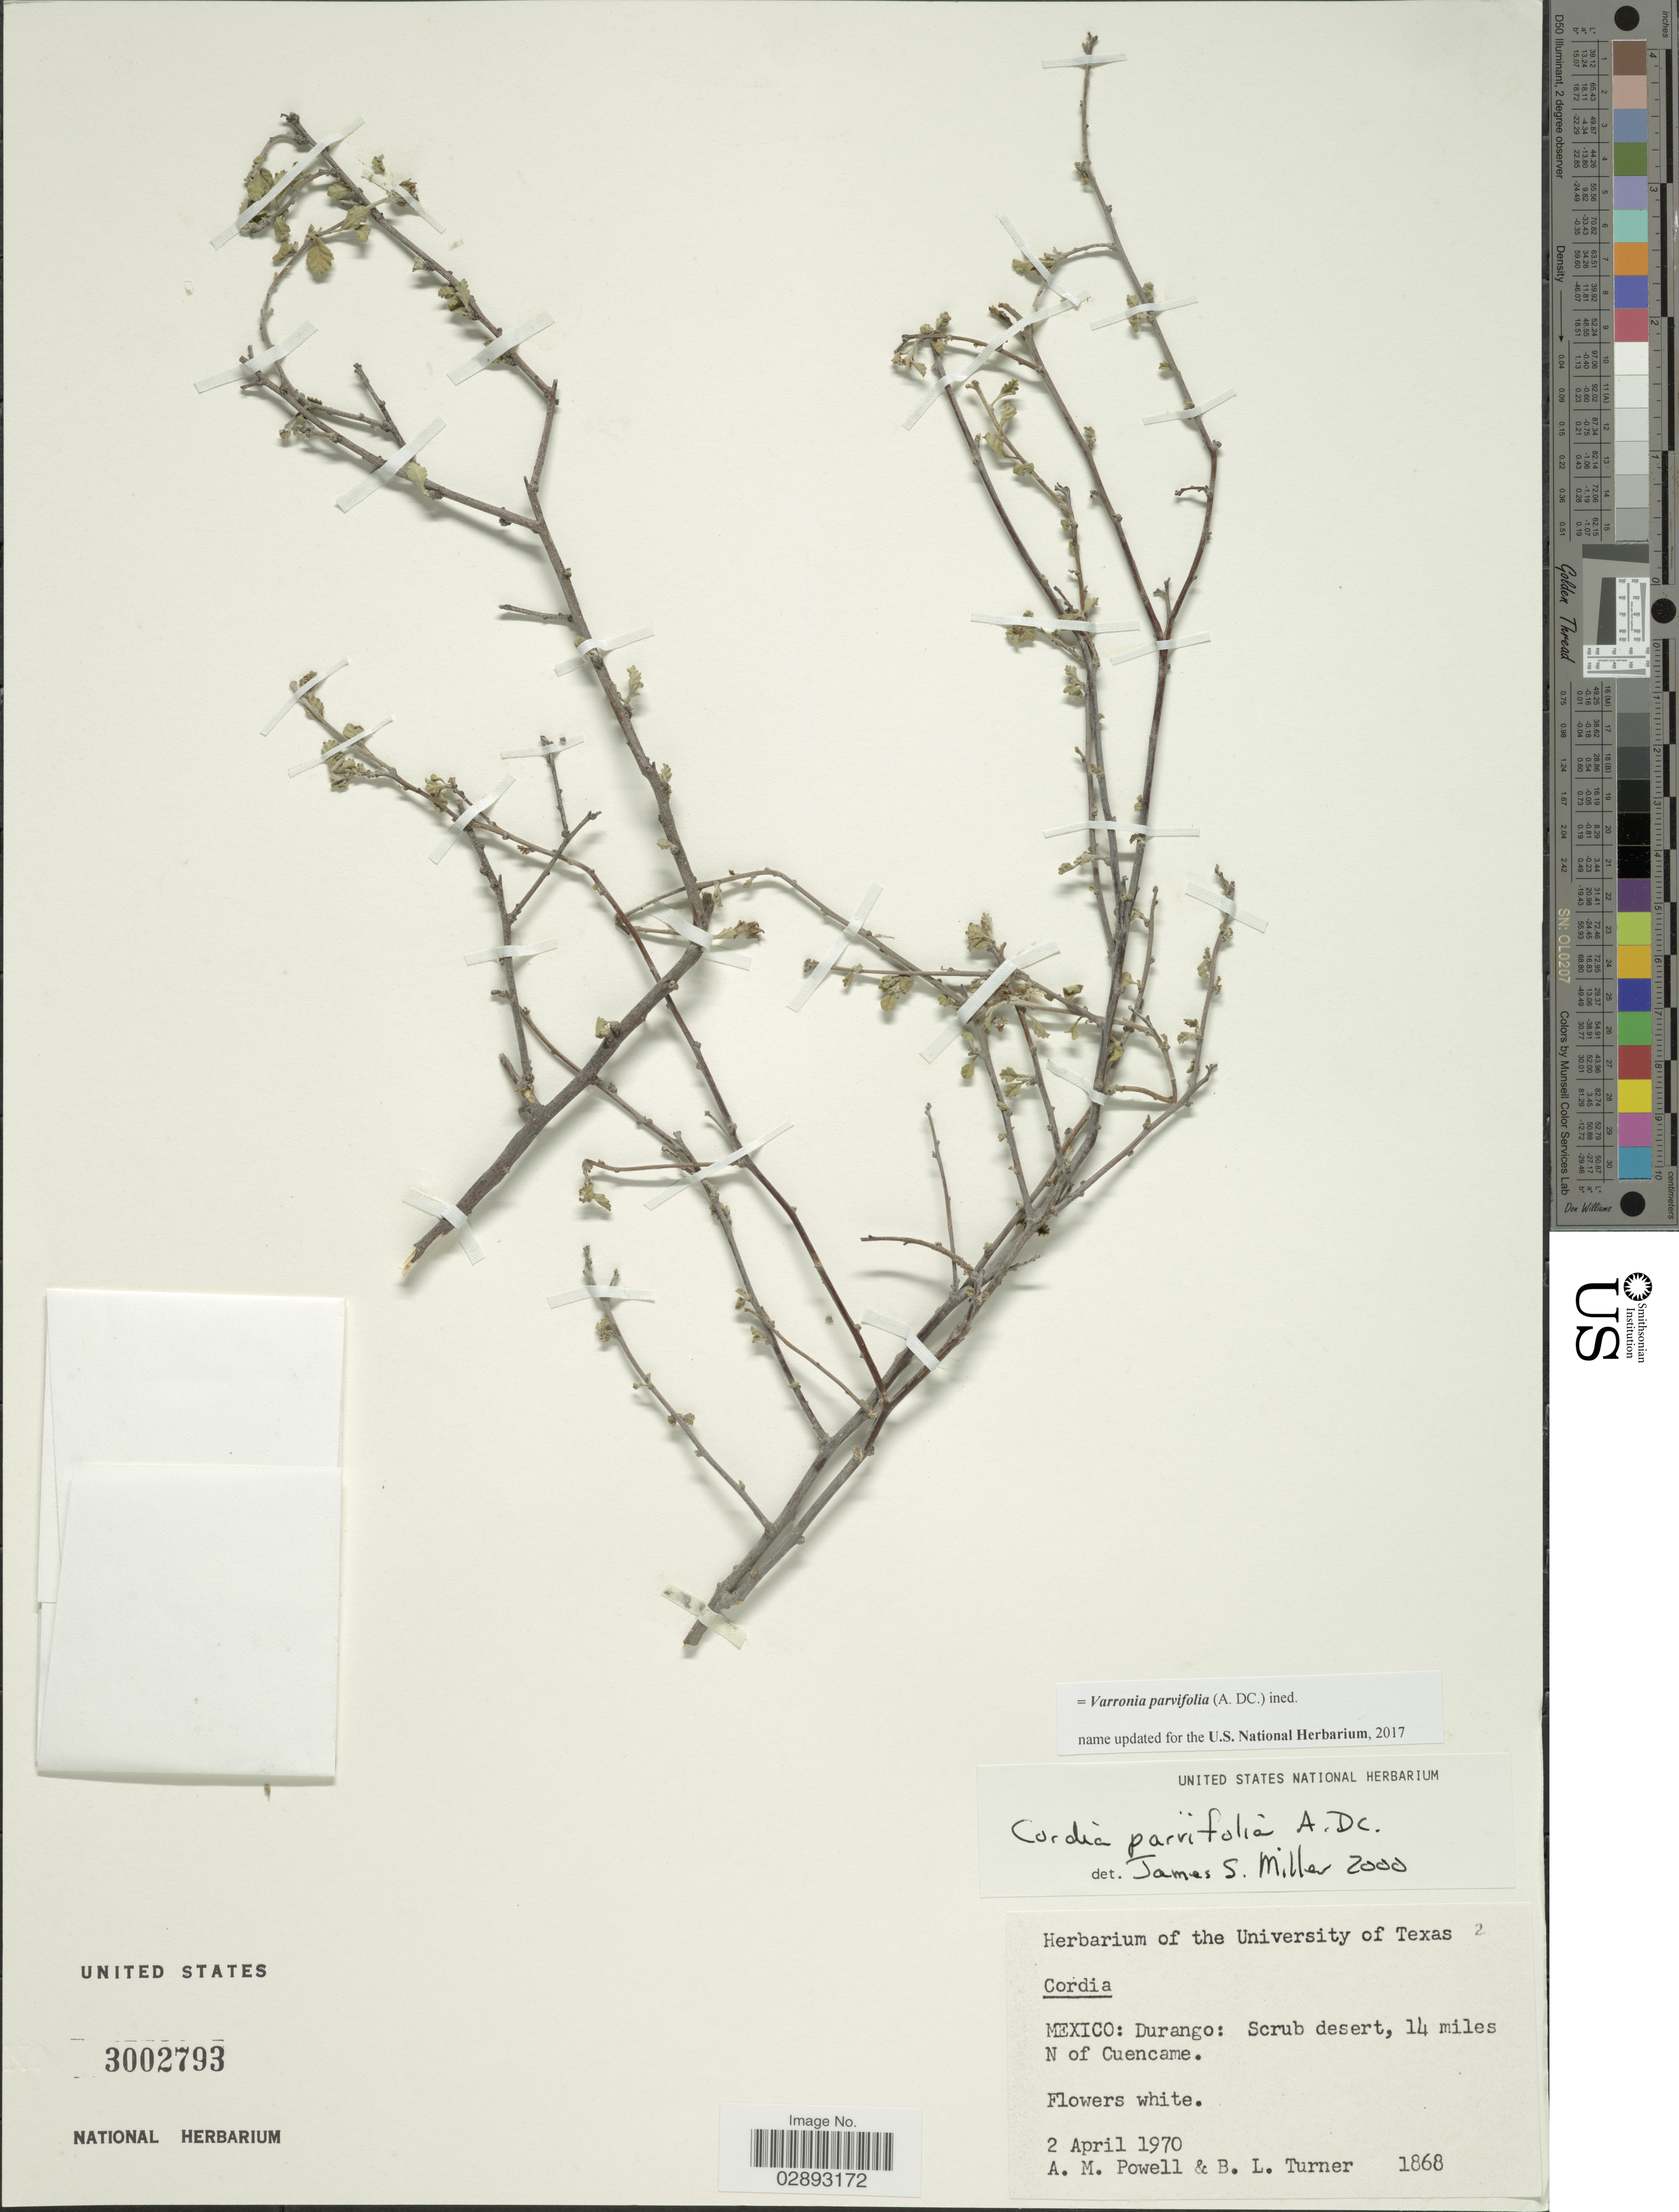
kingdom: Plantae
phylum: Tracheophyta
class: Magnoliopsida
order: Boraginales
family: Cordiaceae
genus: Varronia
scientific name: Varronia parvifolia (A. DC.) ined.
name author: (A. DC.)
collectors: A. M. Powell & B. L. Turner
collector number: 1868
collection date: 1970-04-02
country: Mexico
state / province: Durango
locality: Scrub desert, 14 miles N of Cuencame.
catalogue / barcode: US 3002793